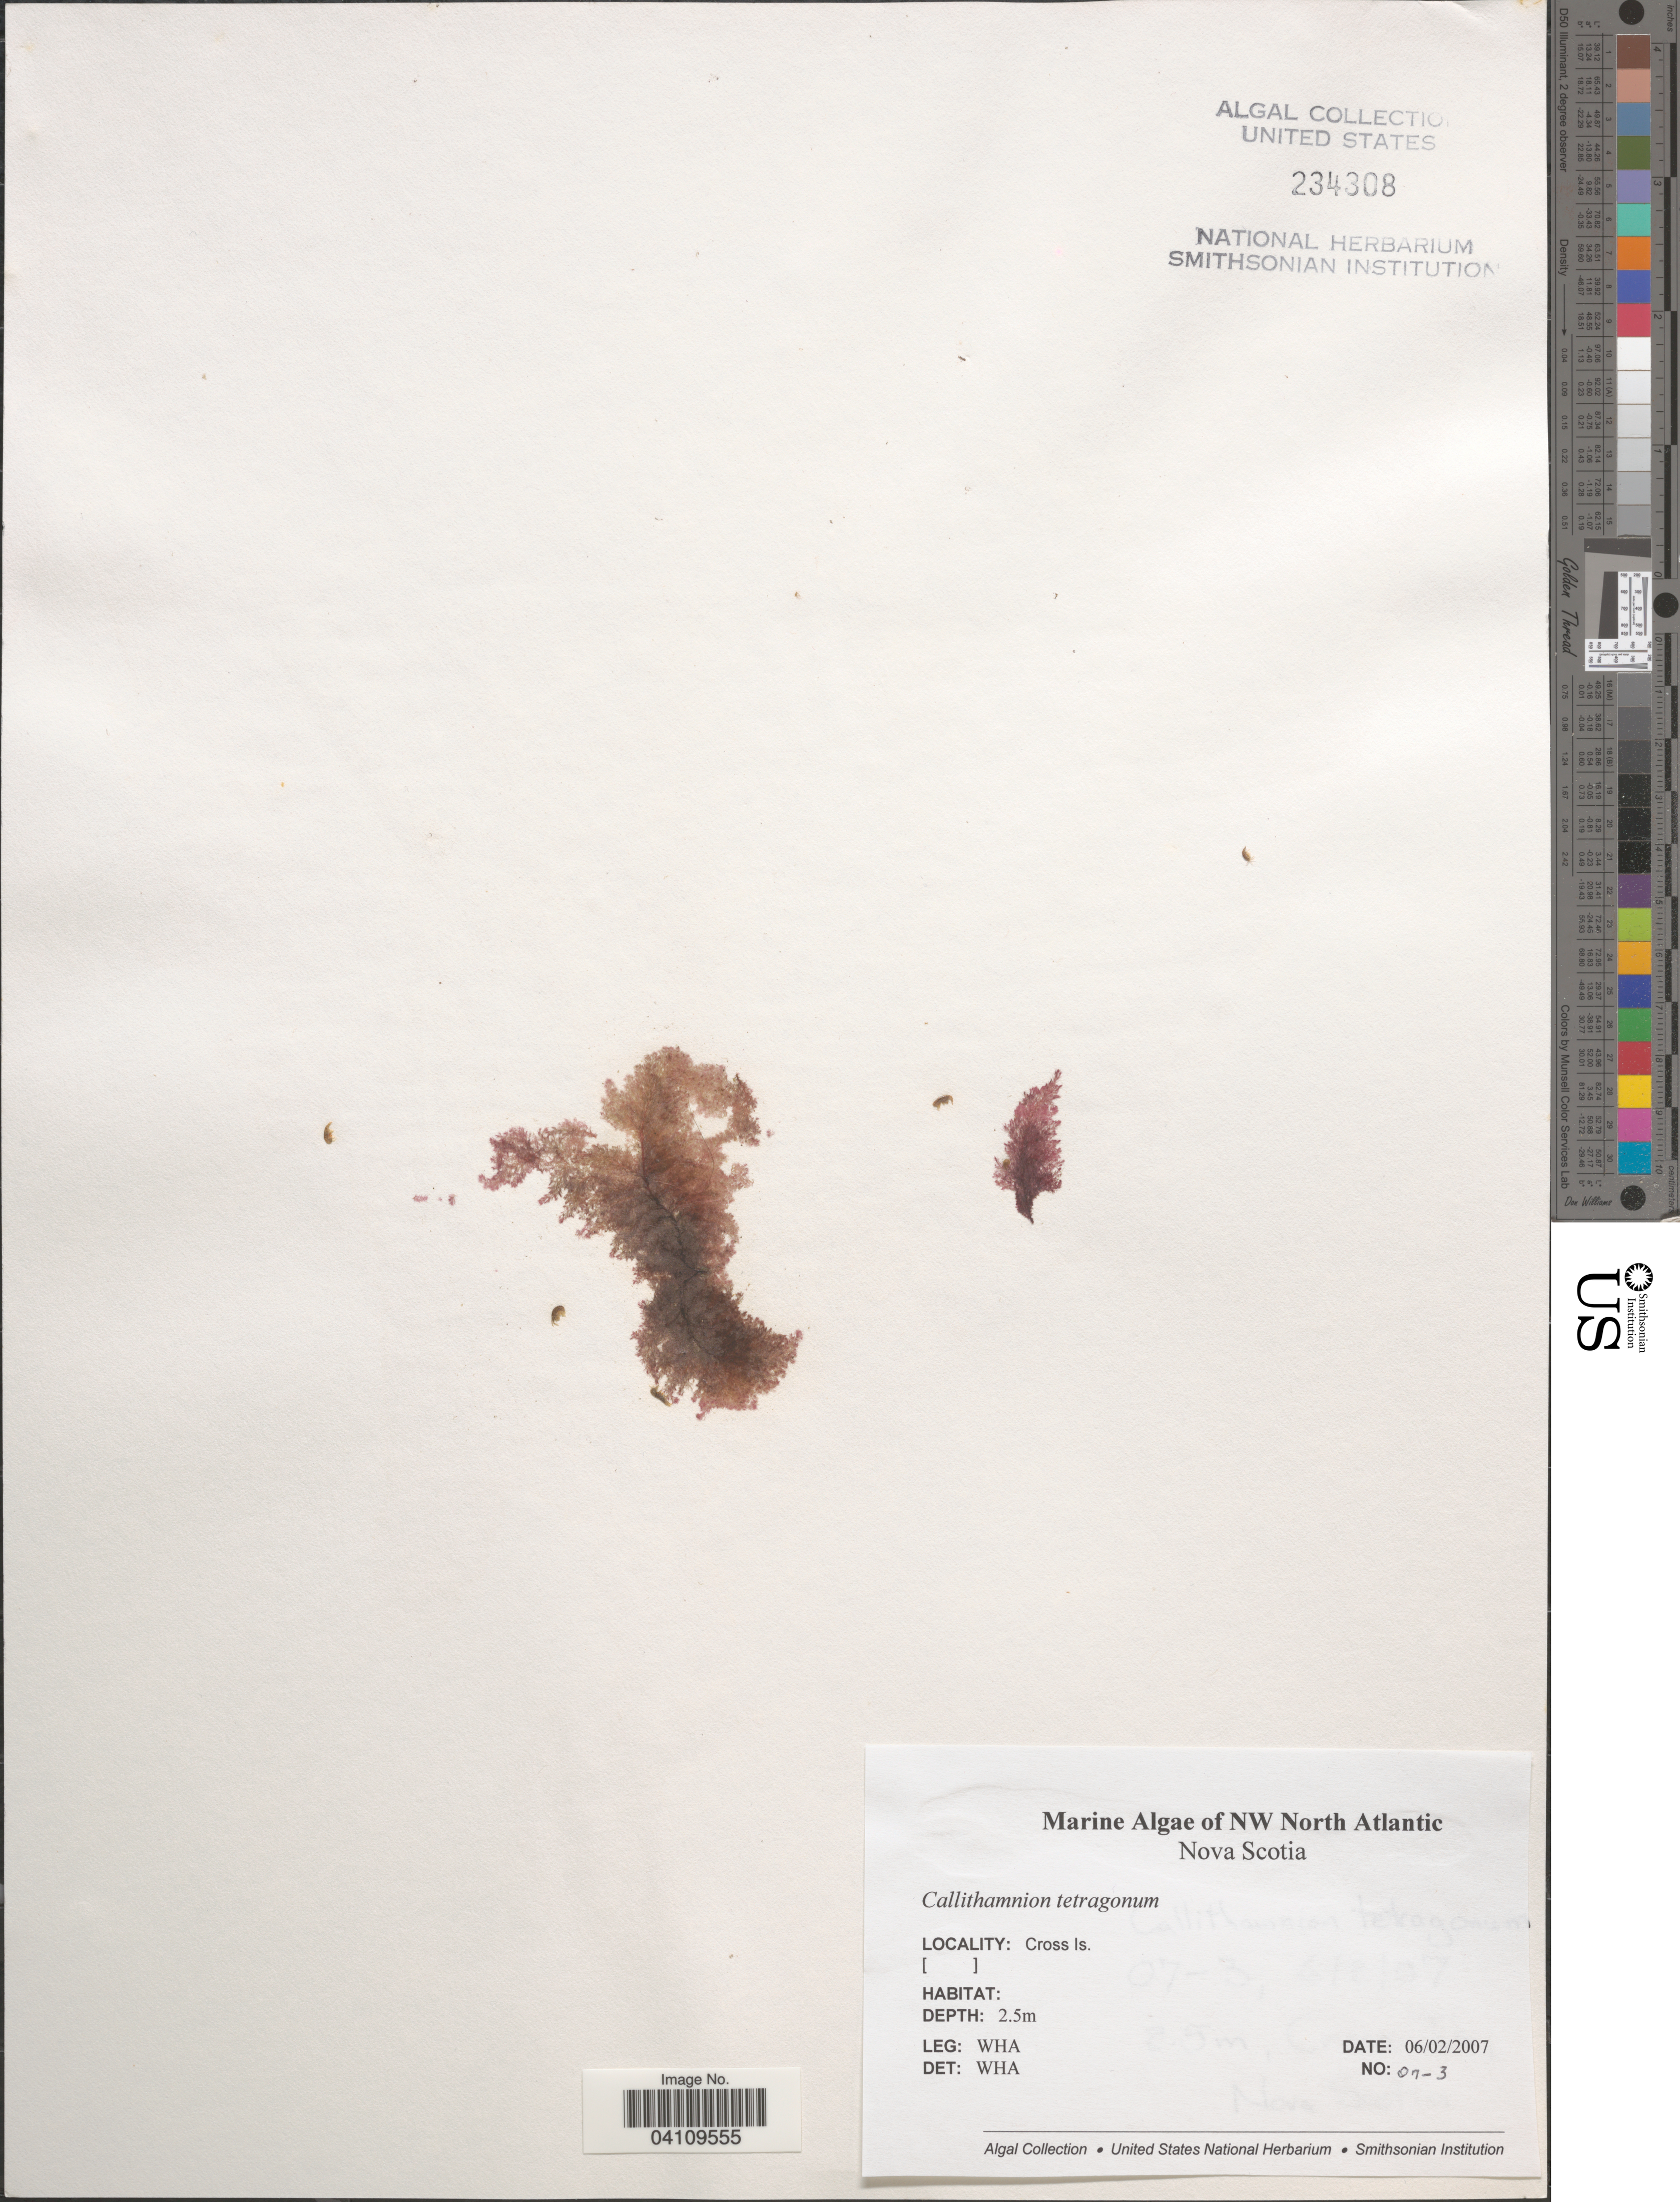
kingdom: Plantae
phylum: Rhodophyta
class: Florideophyceae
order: Ceramiales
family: Callithamniaceae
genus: Callithamnion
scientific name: Callithamnion tetragonum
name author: (With.) S.F. Gray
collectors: W. H. Adey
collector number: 07-3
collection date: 2007-02-06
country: Canada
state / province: Nova Scotia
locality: NW North Atlantic. Cross Is.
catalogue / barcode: US 234308